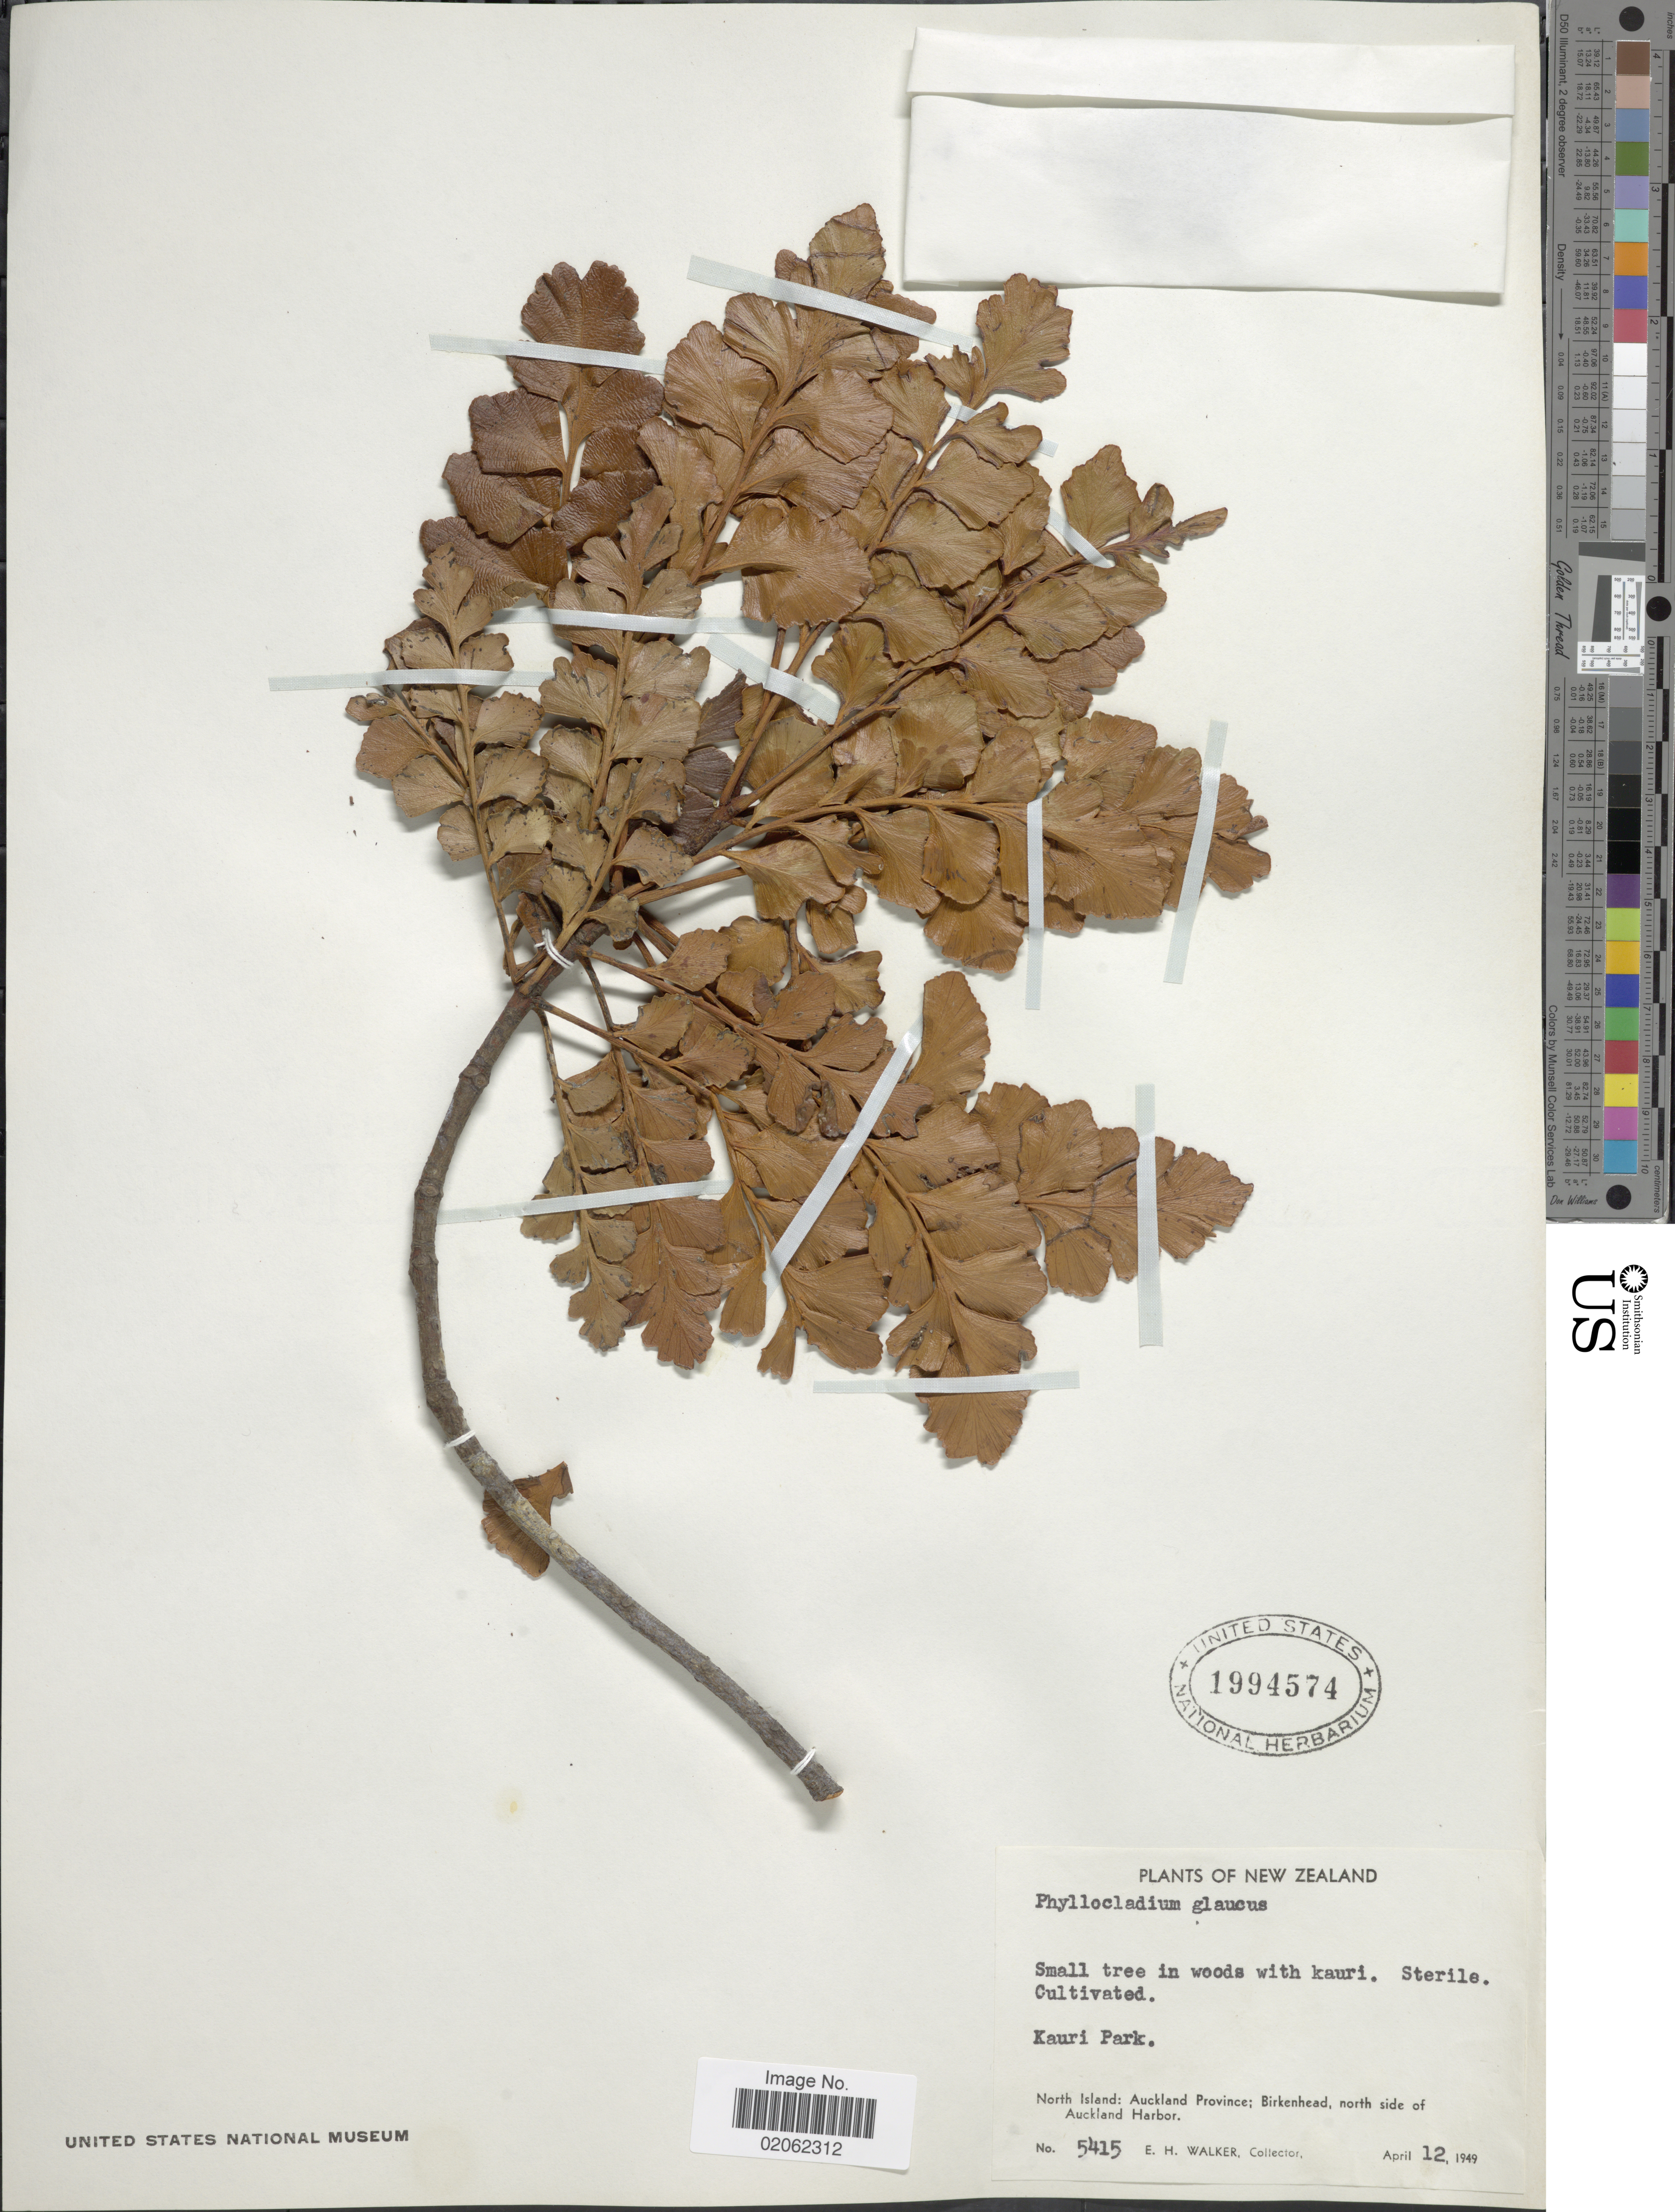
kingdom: Plantae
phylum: Tracheophyta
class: Pinopsida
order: Pinales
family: Phyllocladaceae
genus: Phyllocladus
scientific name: Phyllocladus glaucus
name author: Carrière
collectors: E. H. Walker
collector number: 5415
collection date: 1949-04-12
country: New Zealand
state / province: Auckland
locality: Kauri Park, North Island: Auckland Province; Birkenhead, north side of Auckland Harbor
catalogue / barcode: US 1994574